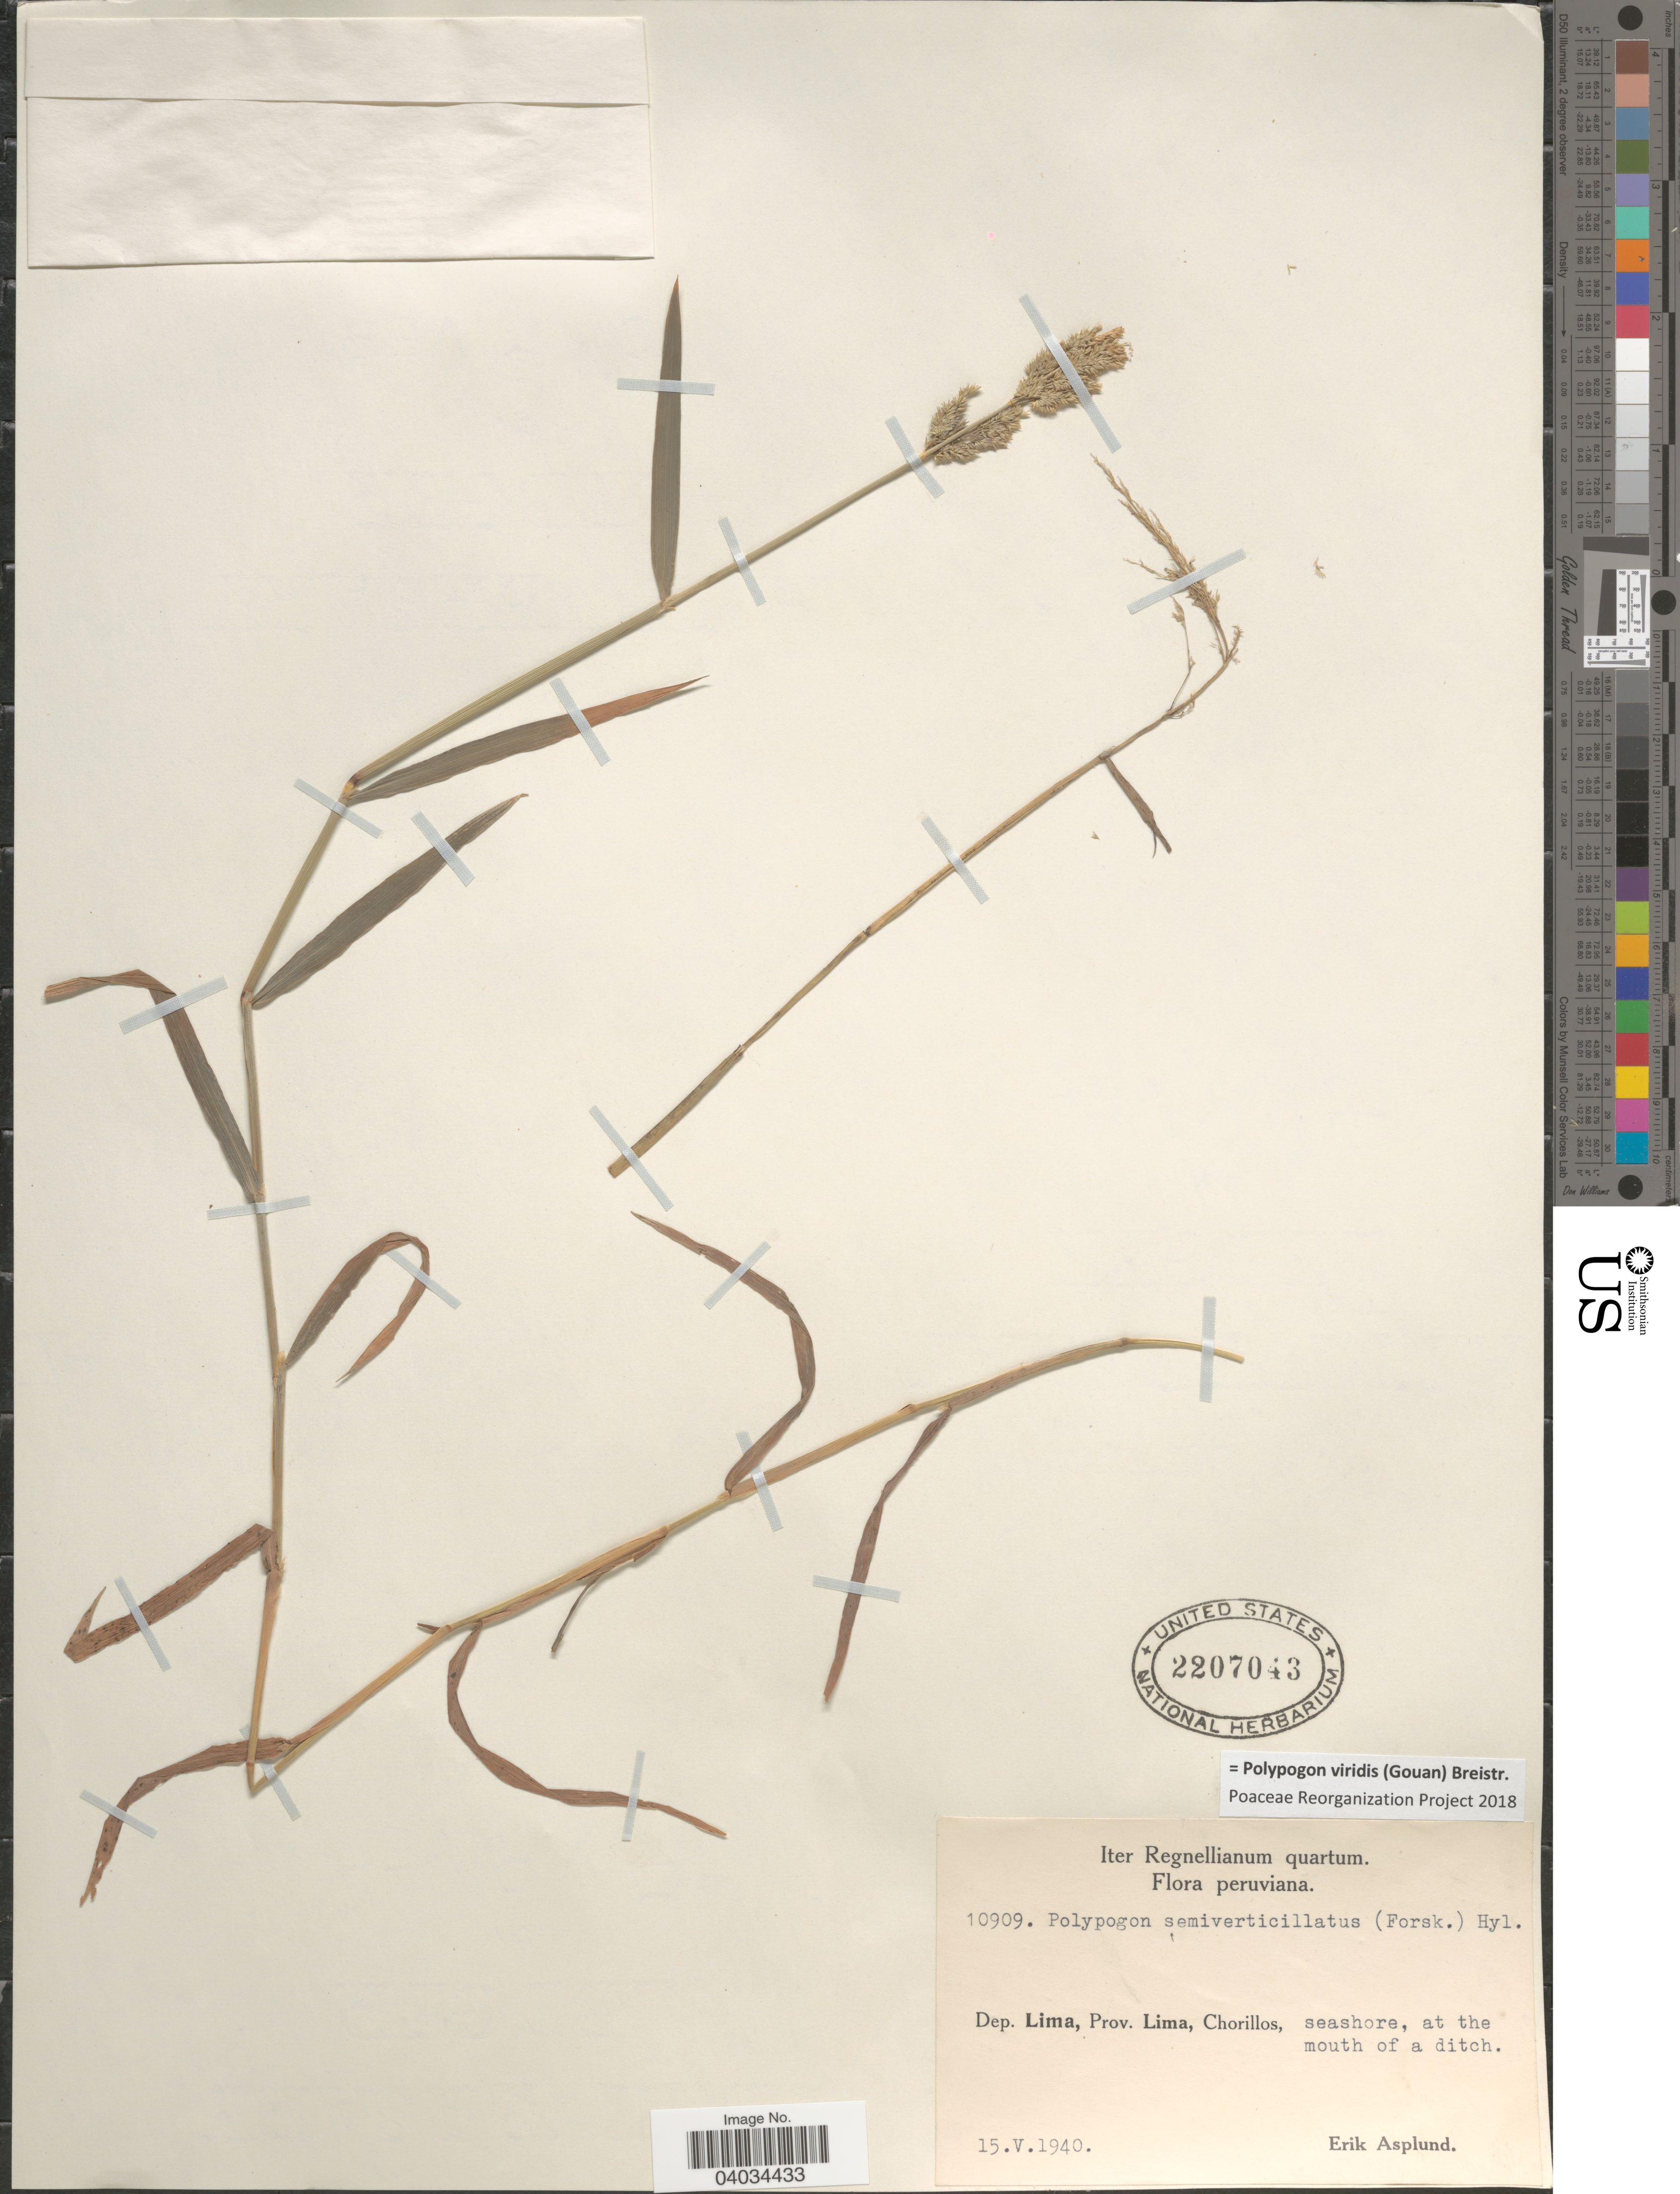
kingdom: Plantae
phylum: Tracheophyta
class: Liliopsida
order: Poales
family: Poaceae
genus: Polypogon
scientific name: Polypogon viridis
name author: (Gouan) Breistroffer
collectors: E. Asplund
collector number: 10909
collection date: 1940-05-15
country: Peru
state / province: Lima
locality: Peruviana. Dep. Lima, Chorillos, seashore, at the mouth of a ditch.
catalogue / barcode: US 2207043